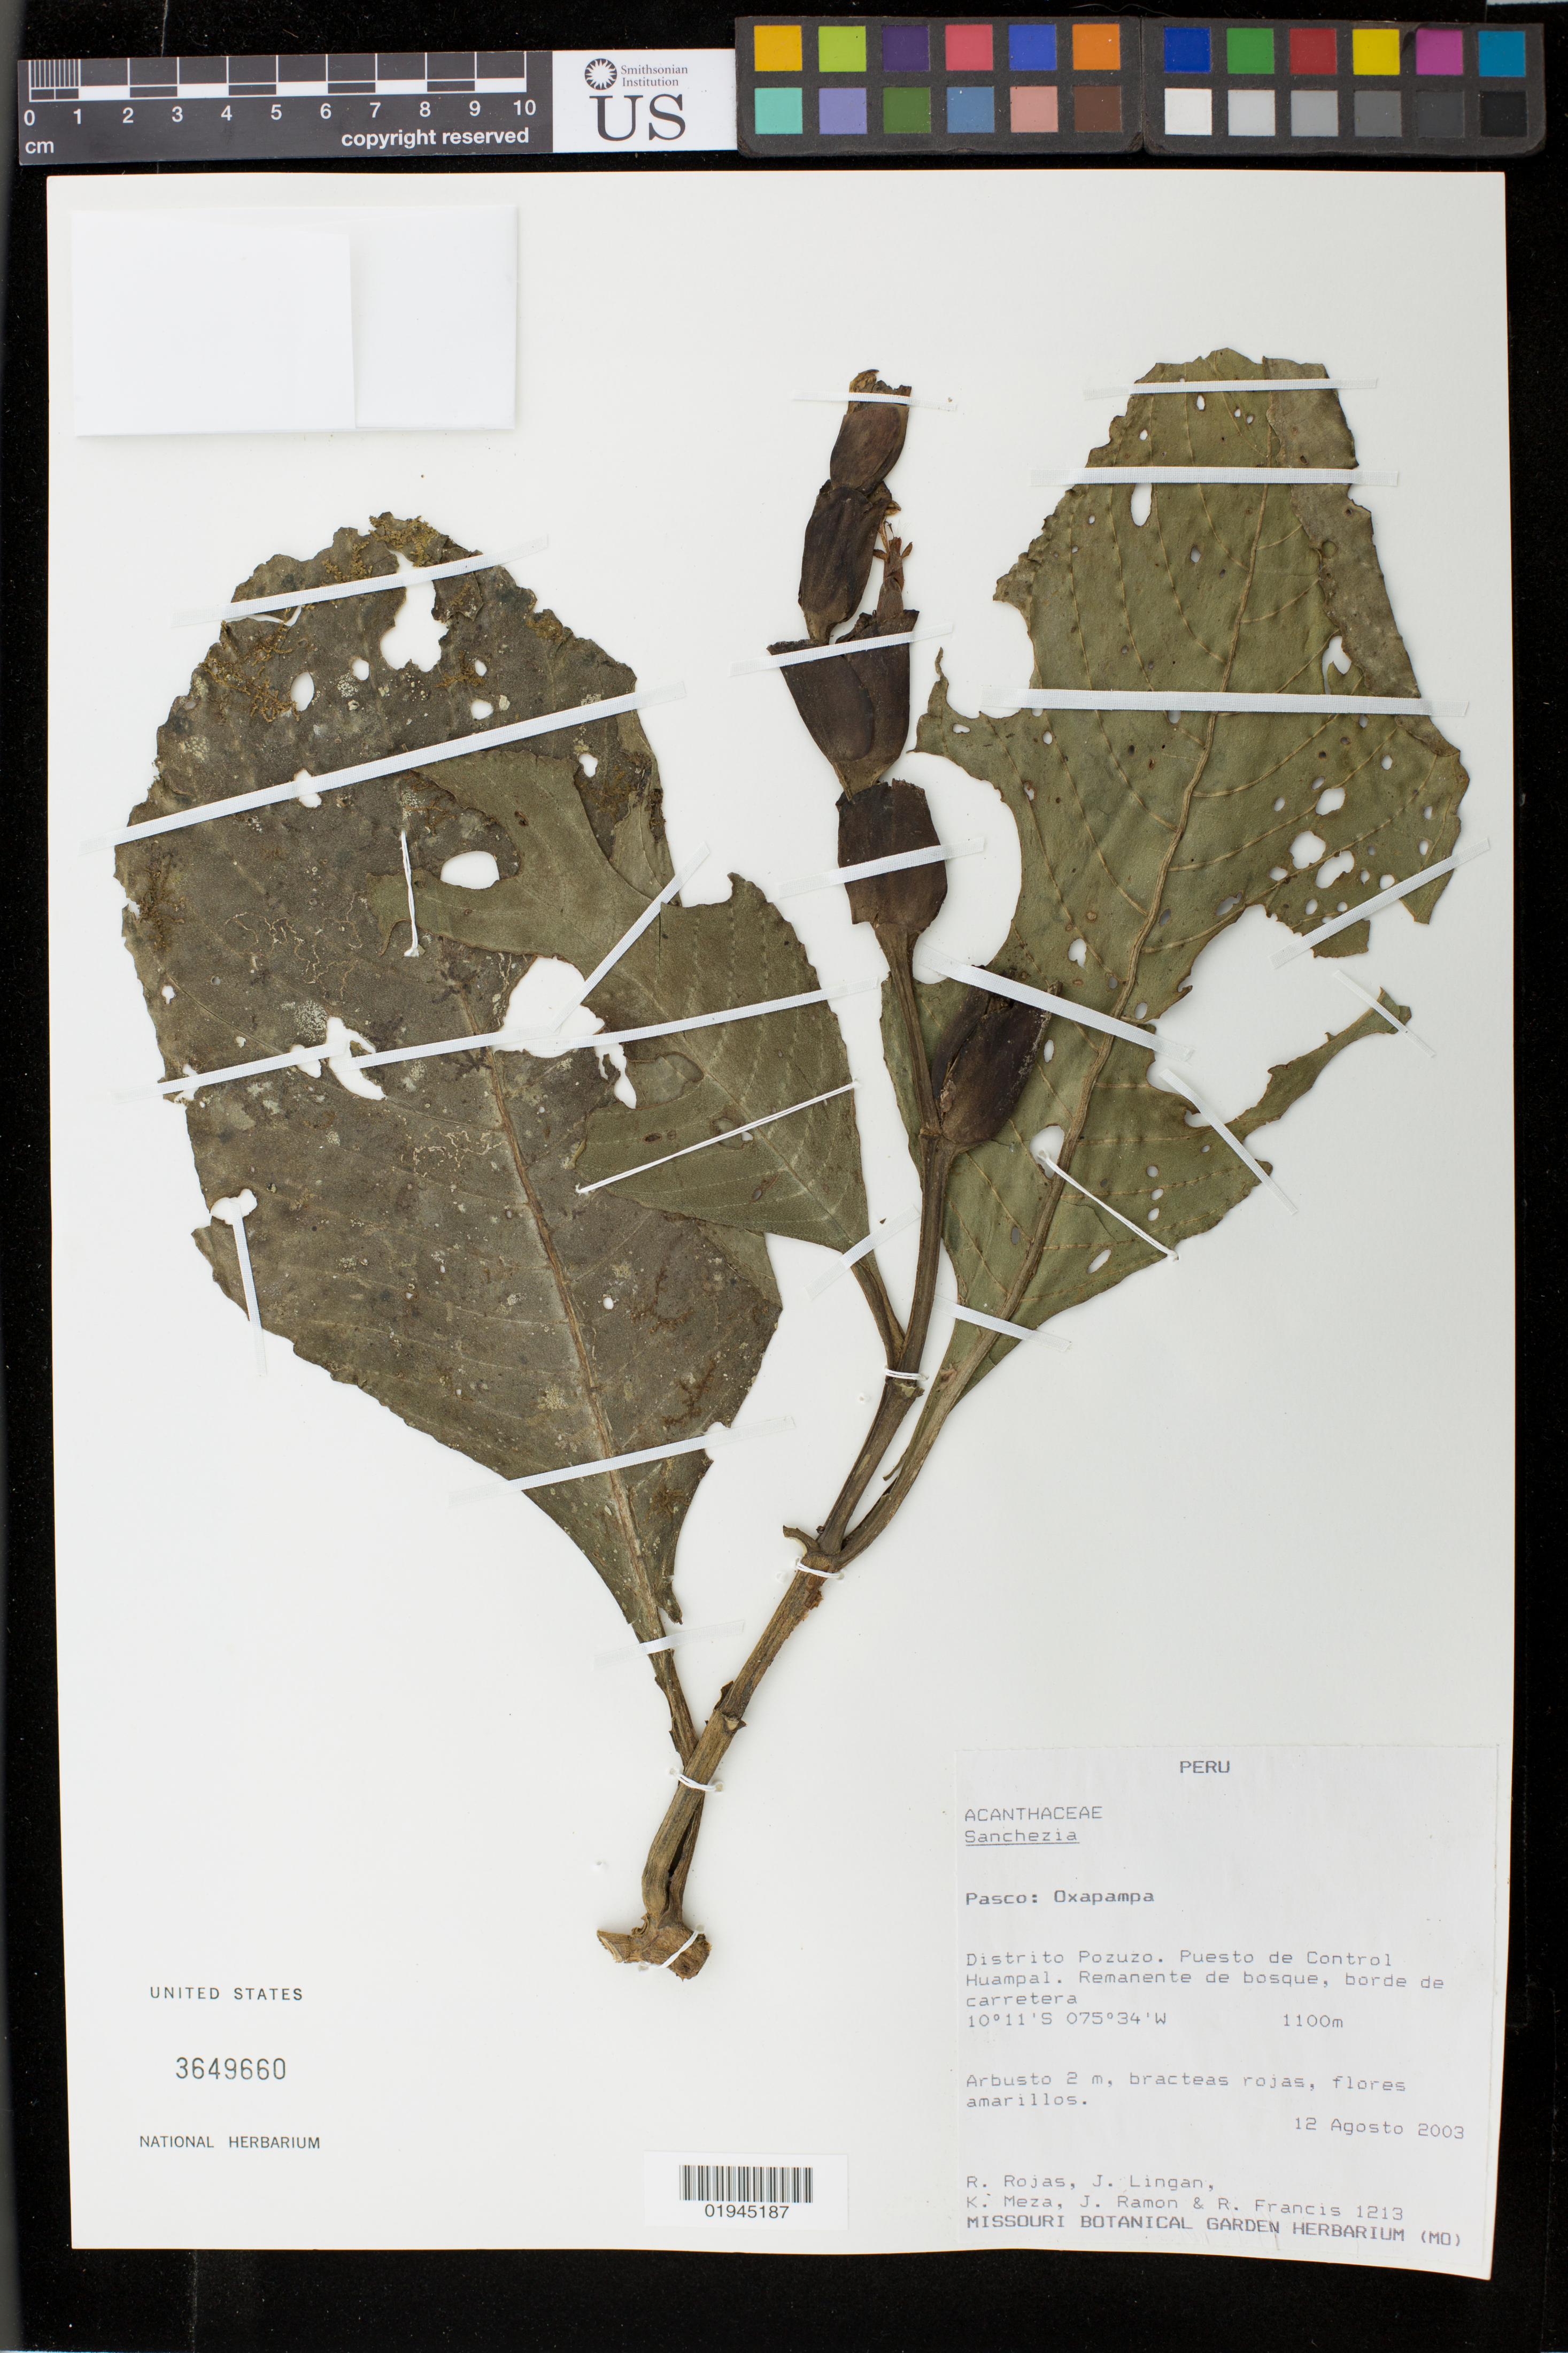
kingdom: Plantae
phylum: Tracheophyta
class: Magnoliopsida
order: Lamiales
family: Acanthaceae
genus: Sanchezia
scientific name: Sanchezia oblonga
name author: Ruiz & Pav.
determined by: Azevedo, Igor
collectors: R. Rojas, J. Lingan, K. Meza, J. Ramón Casco Varela & R. Francis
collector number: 1213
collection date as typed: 12 Aug 2003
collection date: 2003-08-12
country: Peru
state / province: Pasco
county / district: Oxapampa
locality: Distrito Pozuzo, Puesto de Control Huampal.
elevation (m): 1100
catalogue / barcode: US 3649660